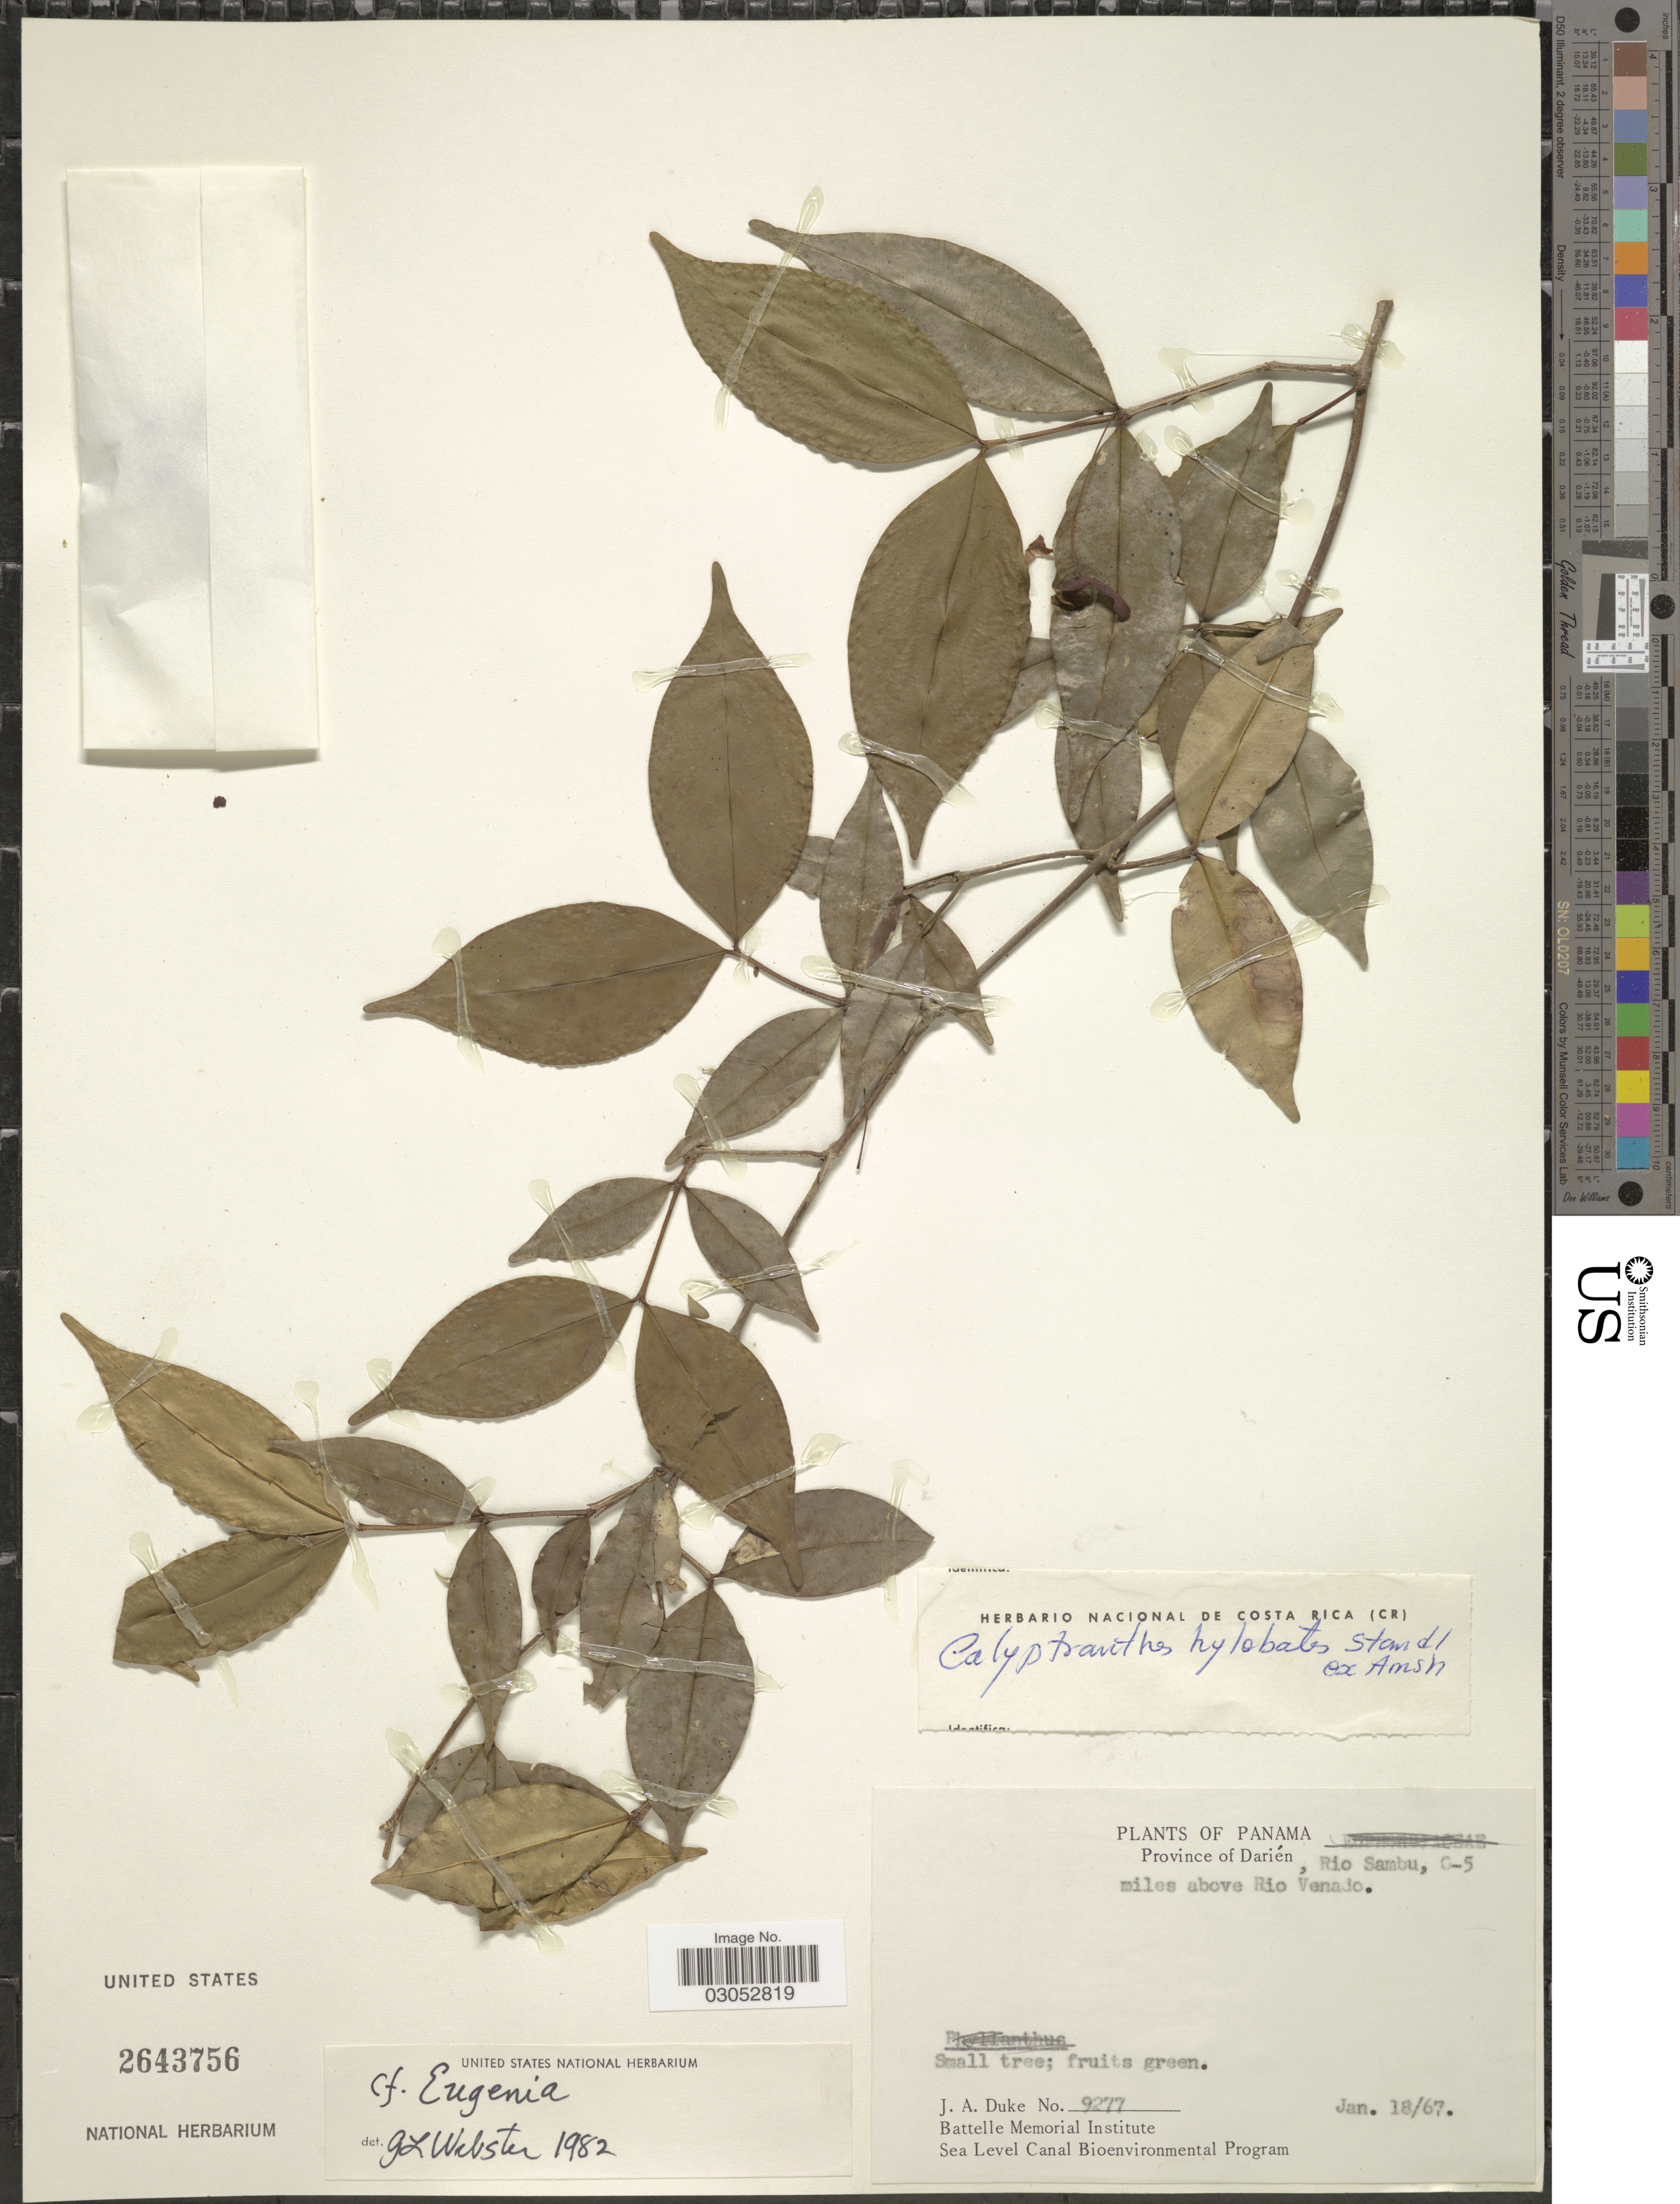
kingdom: Plantae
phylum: Tracheophyta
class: Magnoliopsida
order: Myrtales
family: Myrtaceae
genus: Myrcia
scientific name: Myrcia hylobates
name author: (Standl. ex Amshoff) E. Lucas & K. Samra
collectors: J. A. Duke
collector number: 9277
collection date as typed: Transcribed d/m/y: 18/1/67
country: Panama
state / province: Darién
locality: Rio Sambu, C-5 miles above Rio Venado.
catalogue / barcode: US 2643756